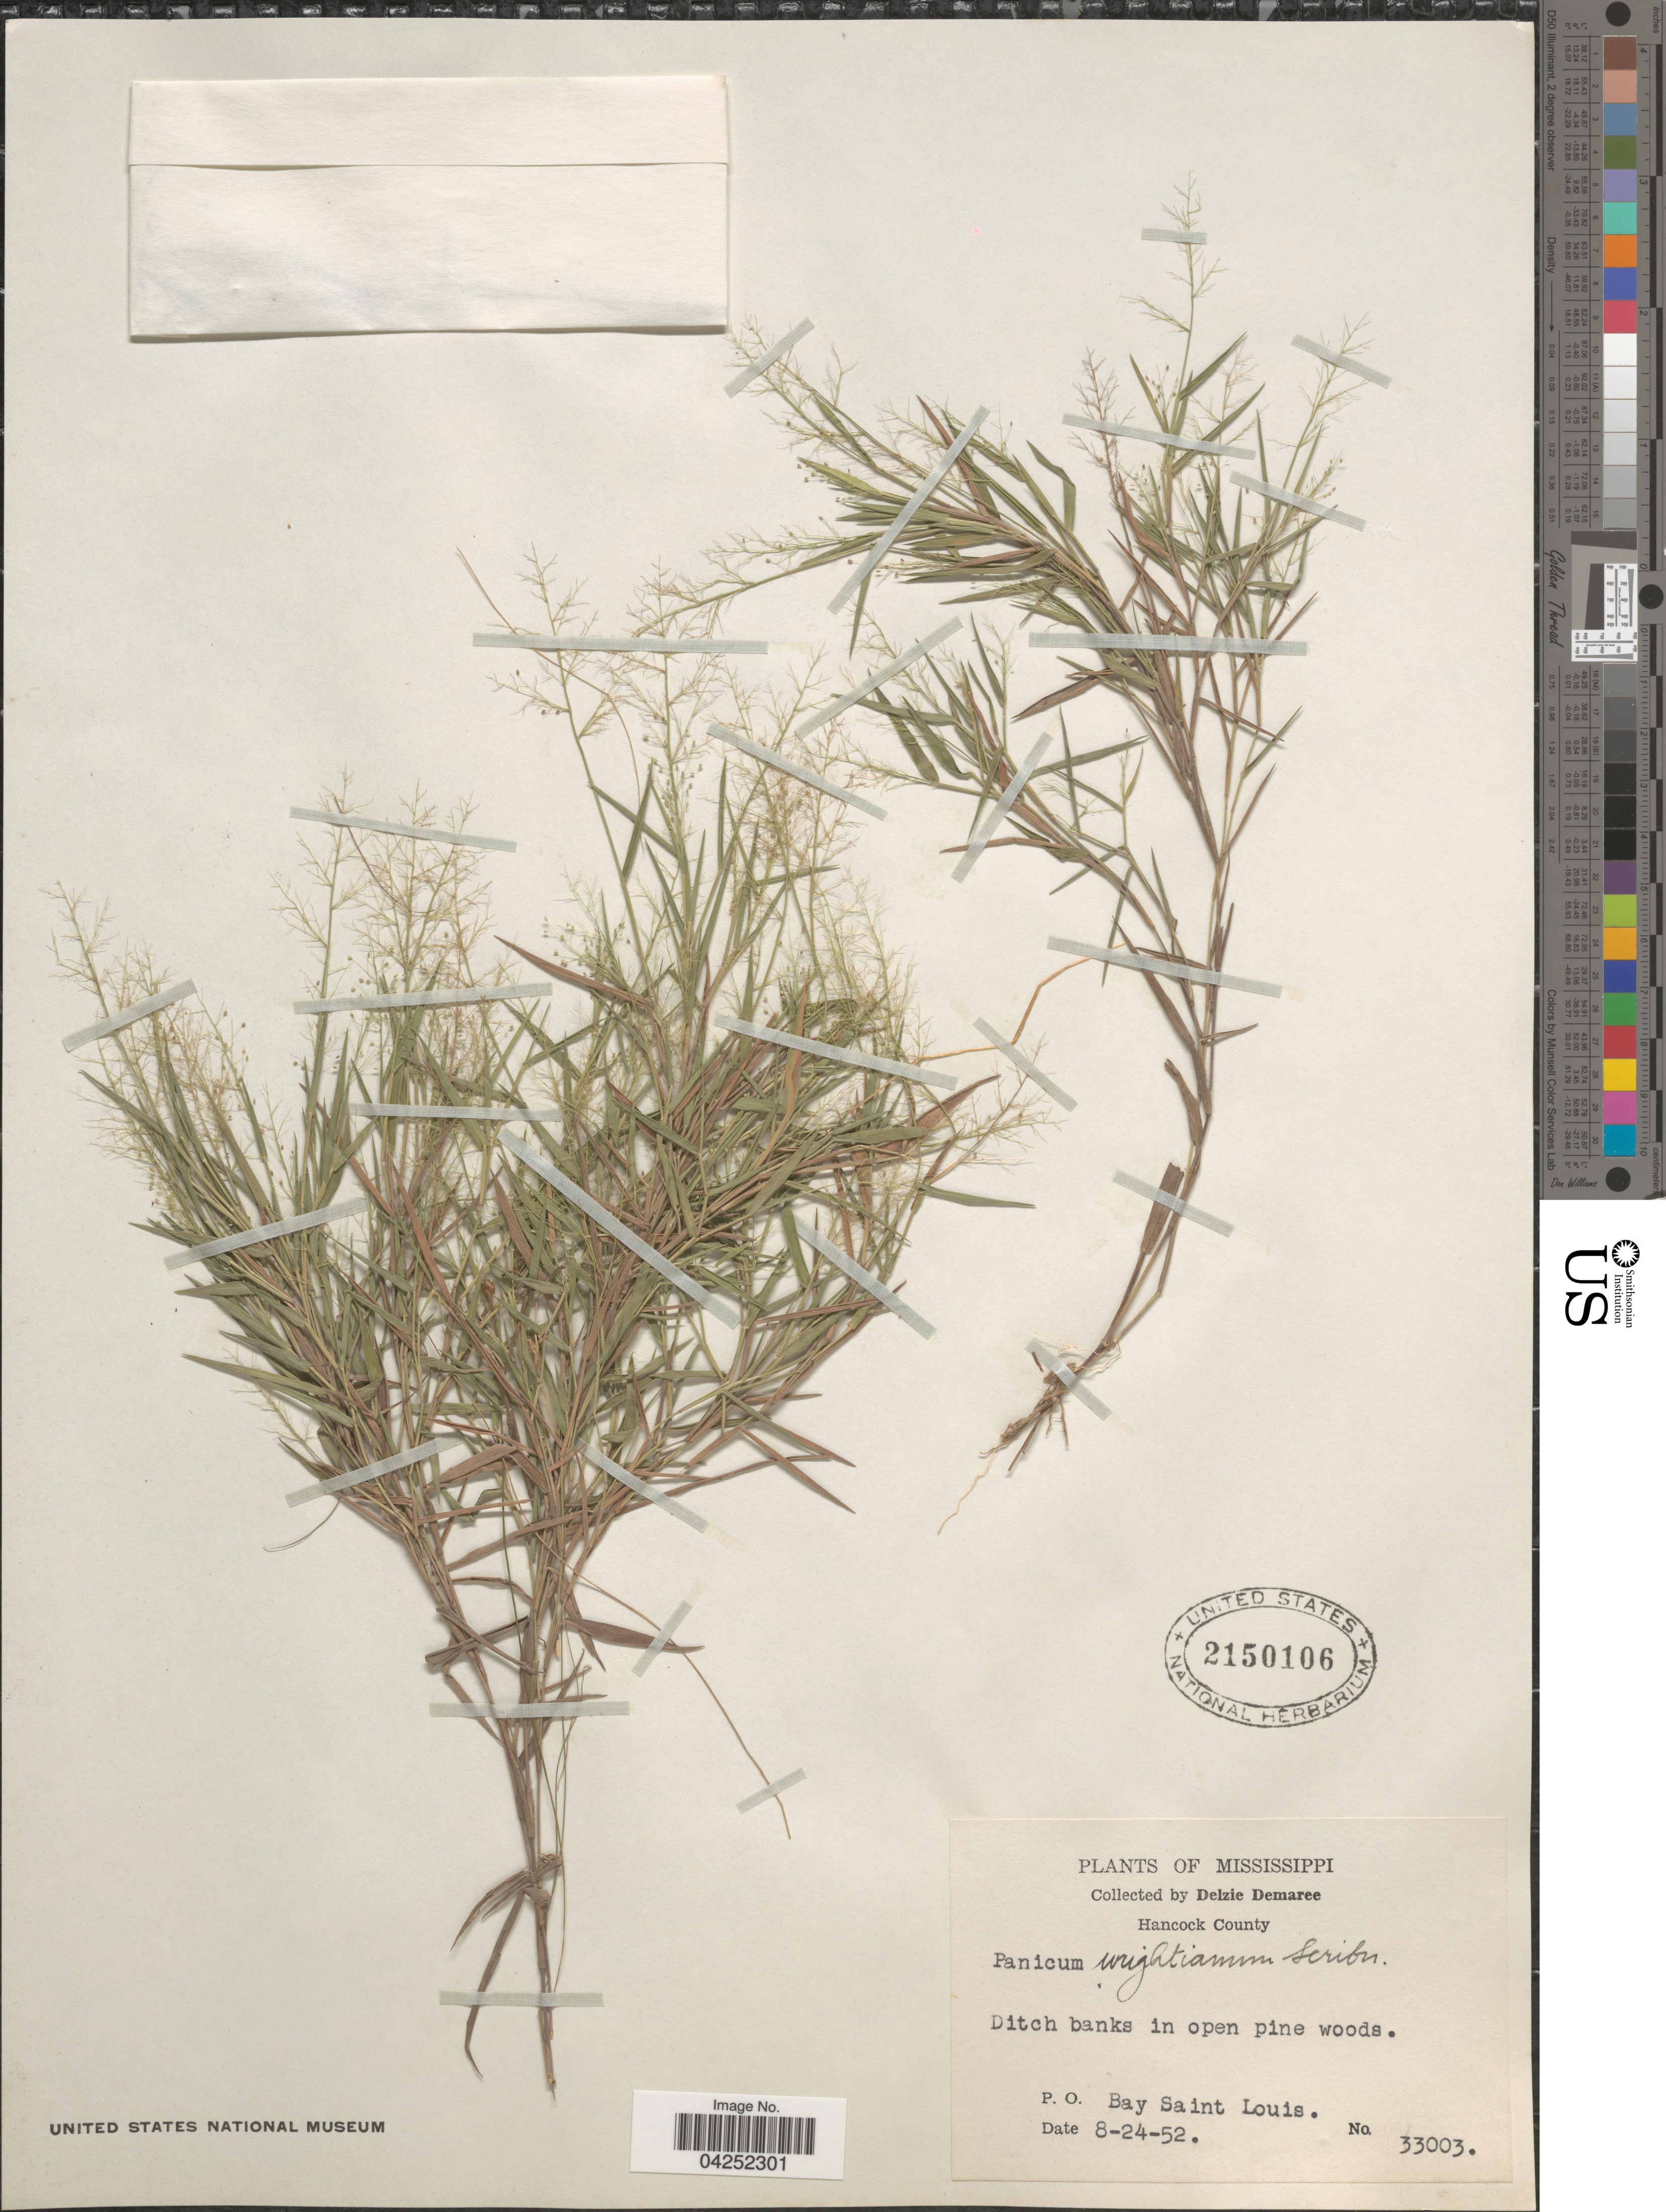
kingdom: Plantae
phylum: Tracheophyta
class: Liliopsida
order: Poales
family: Poaceae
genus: Dichanthelium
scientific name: Dichanthelium acuminatum var. longiligulatum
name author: (Nash) Gould & C.A. Clark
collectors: D. Demaree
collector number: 33003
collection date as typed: Transcribed d/m/y: 24/8/52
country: United States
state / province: Mississippi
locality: Hancock County. Ditch banks in open pine woods. P.O. Bay Saint Louis.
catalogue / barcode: US 2150106